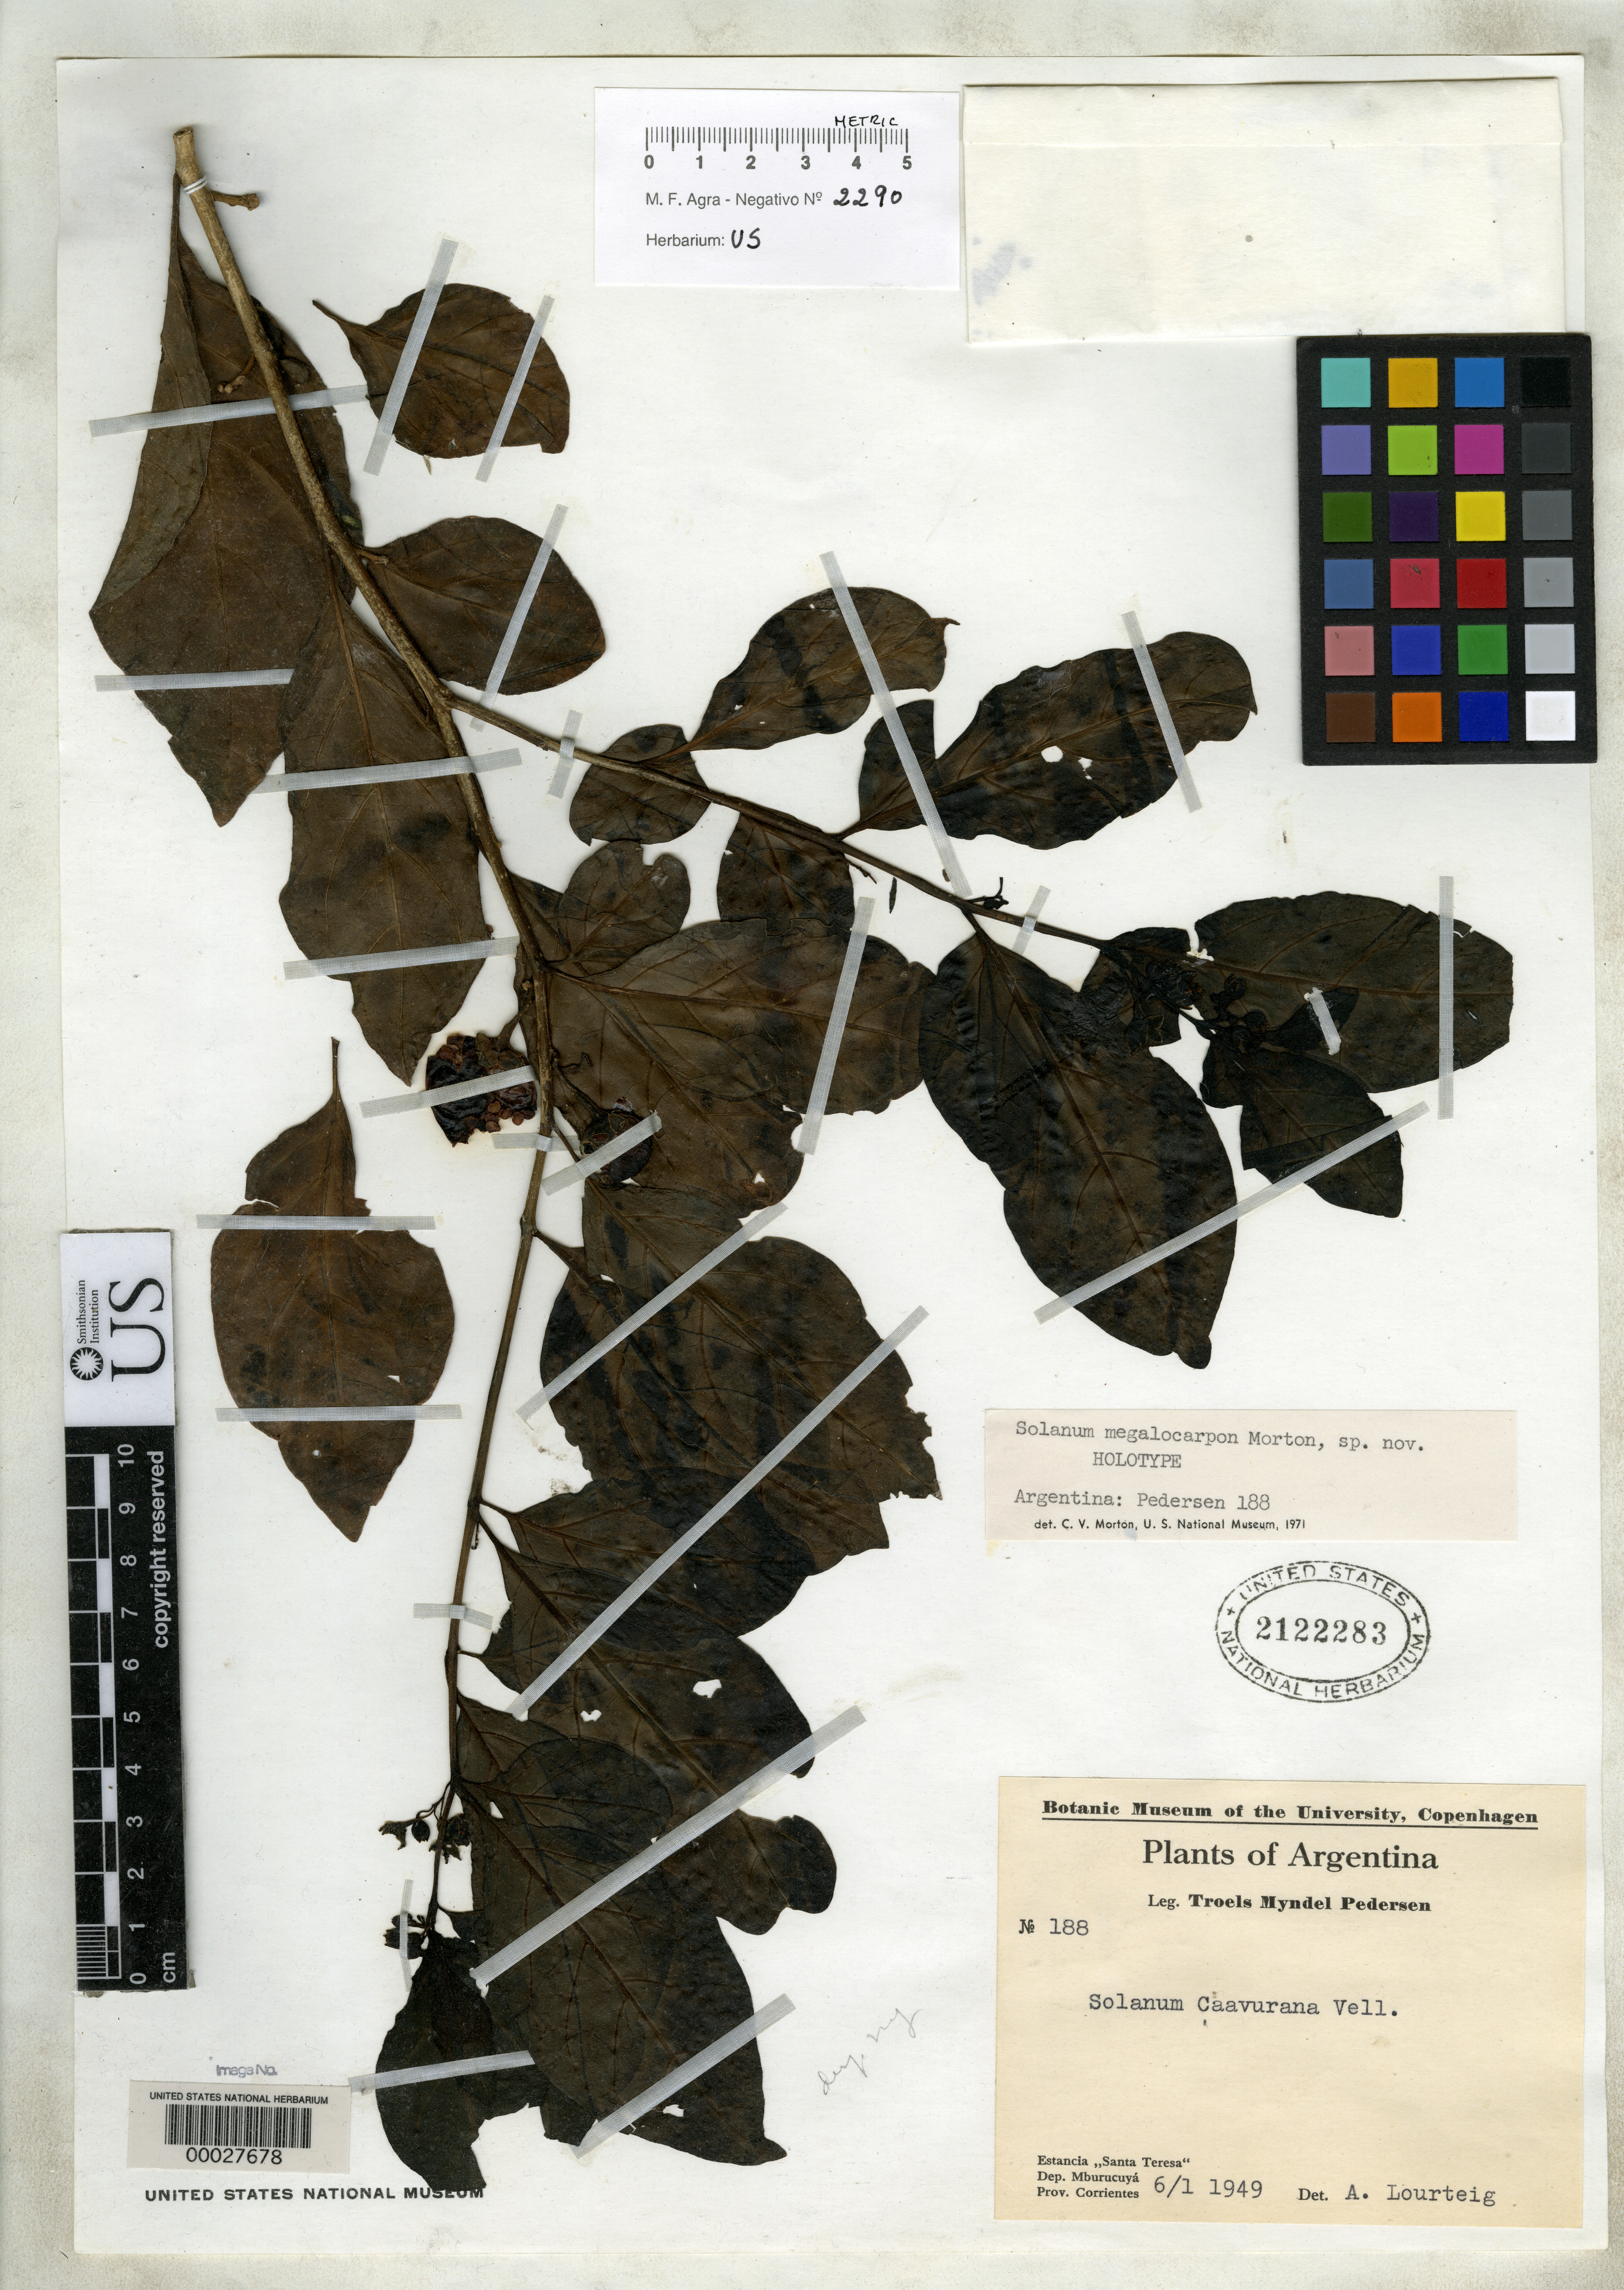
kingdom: Plantae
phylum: Tracheophyta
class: Magnoliopsida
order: Solanales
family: Solanaceae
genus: Solanum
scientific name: Solanum megalocarpon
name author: C.V. Morton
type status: Holotype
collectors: T. M. Pedersen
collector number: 188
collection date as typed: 06 Jan 1949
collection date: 1949-01-06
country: Argentina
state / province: Corrientes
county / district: Mburucayá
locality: Santa Teresa.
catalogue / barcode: US 2122283